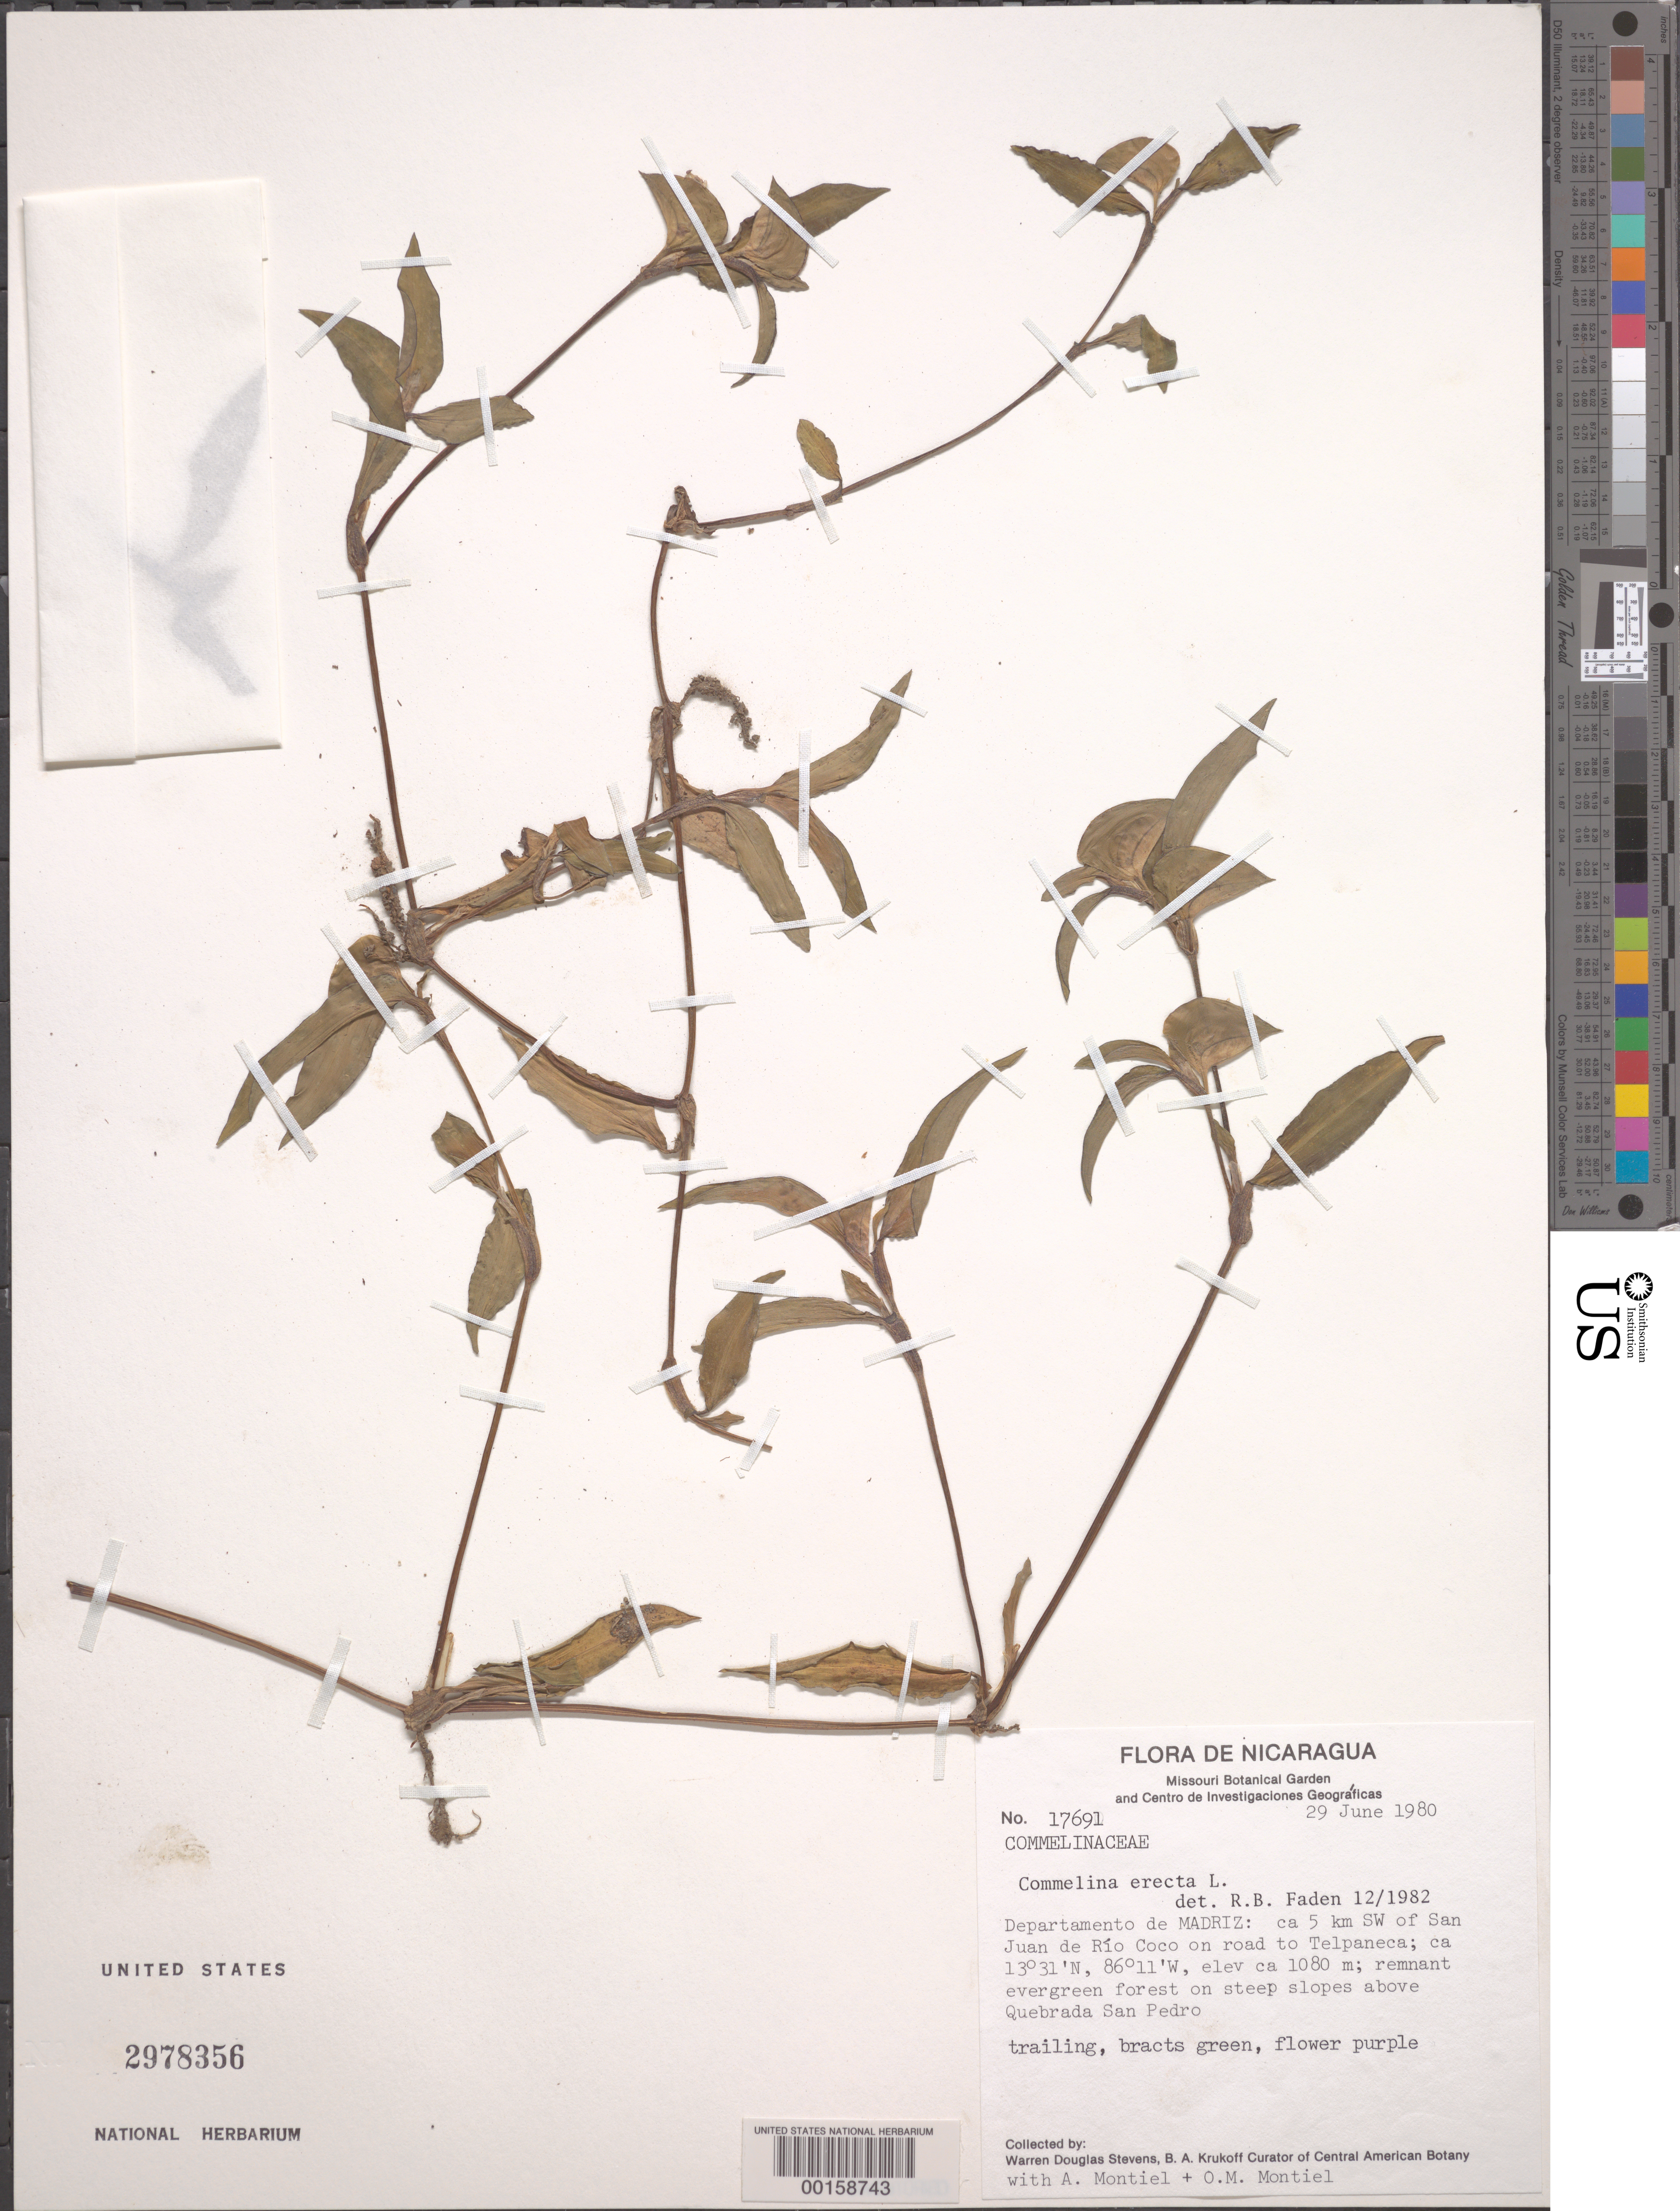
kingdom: Plantae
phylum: Tracheophyta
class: Liliopsida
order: Commelinales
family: Commelinaceae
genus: Commelina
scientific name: Commelina erecta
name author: L.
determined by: Faden, Robert B., (US), Smithsonian Institution - National Museum of Natural History (UNITED STATES)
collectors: W. D. Stevens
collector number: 17691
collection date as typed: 29 Jun 1980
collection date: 1980-06-29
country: Nicaragua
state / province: Madriz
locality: Sw of san juan de rio coco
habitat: Steep slopes above quebrada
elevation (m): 1080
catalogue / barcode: US 2978356